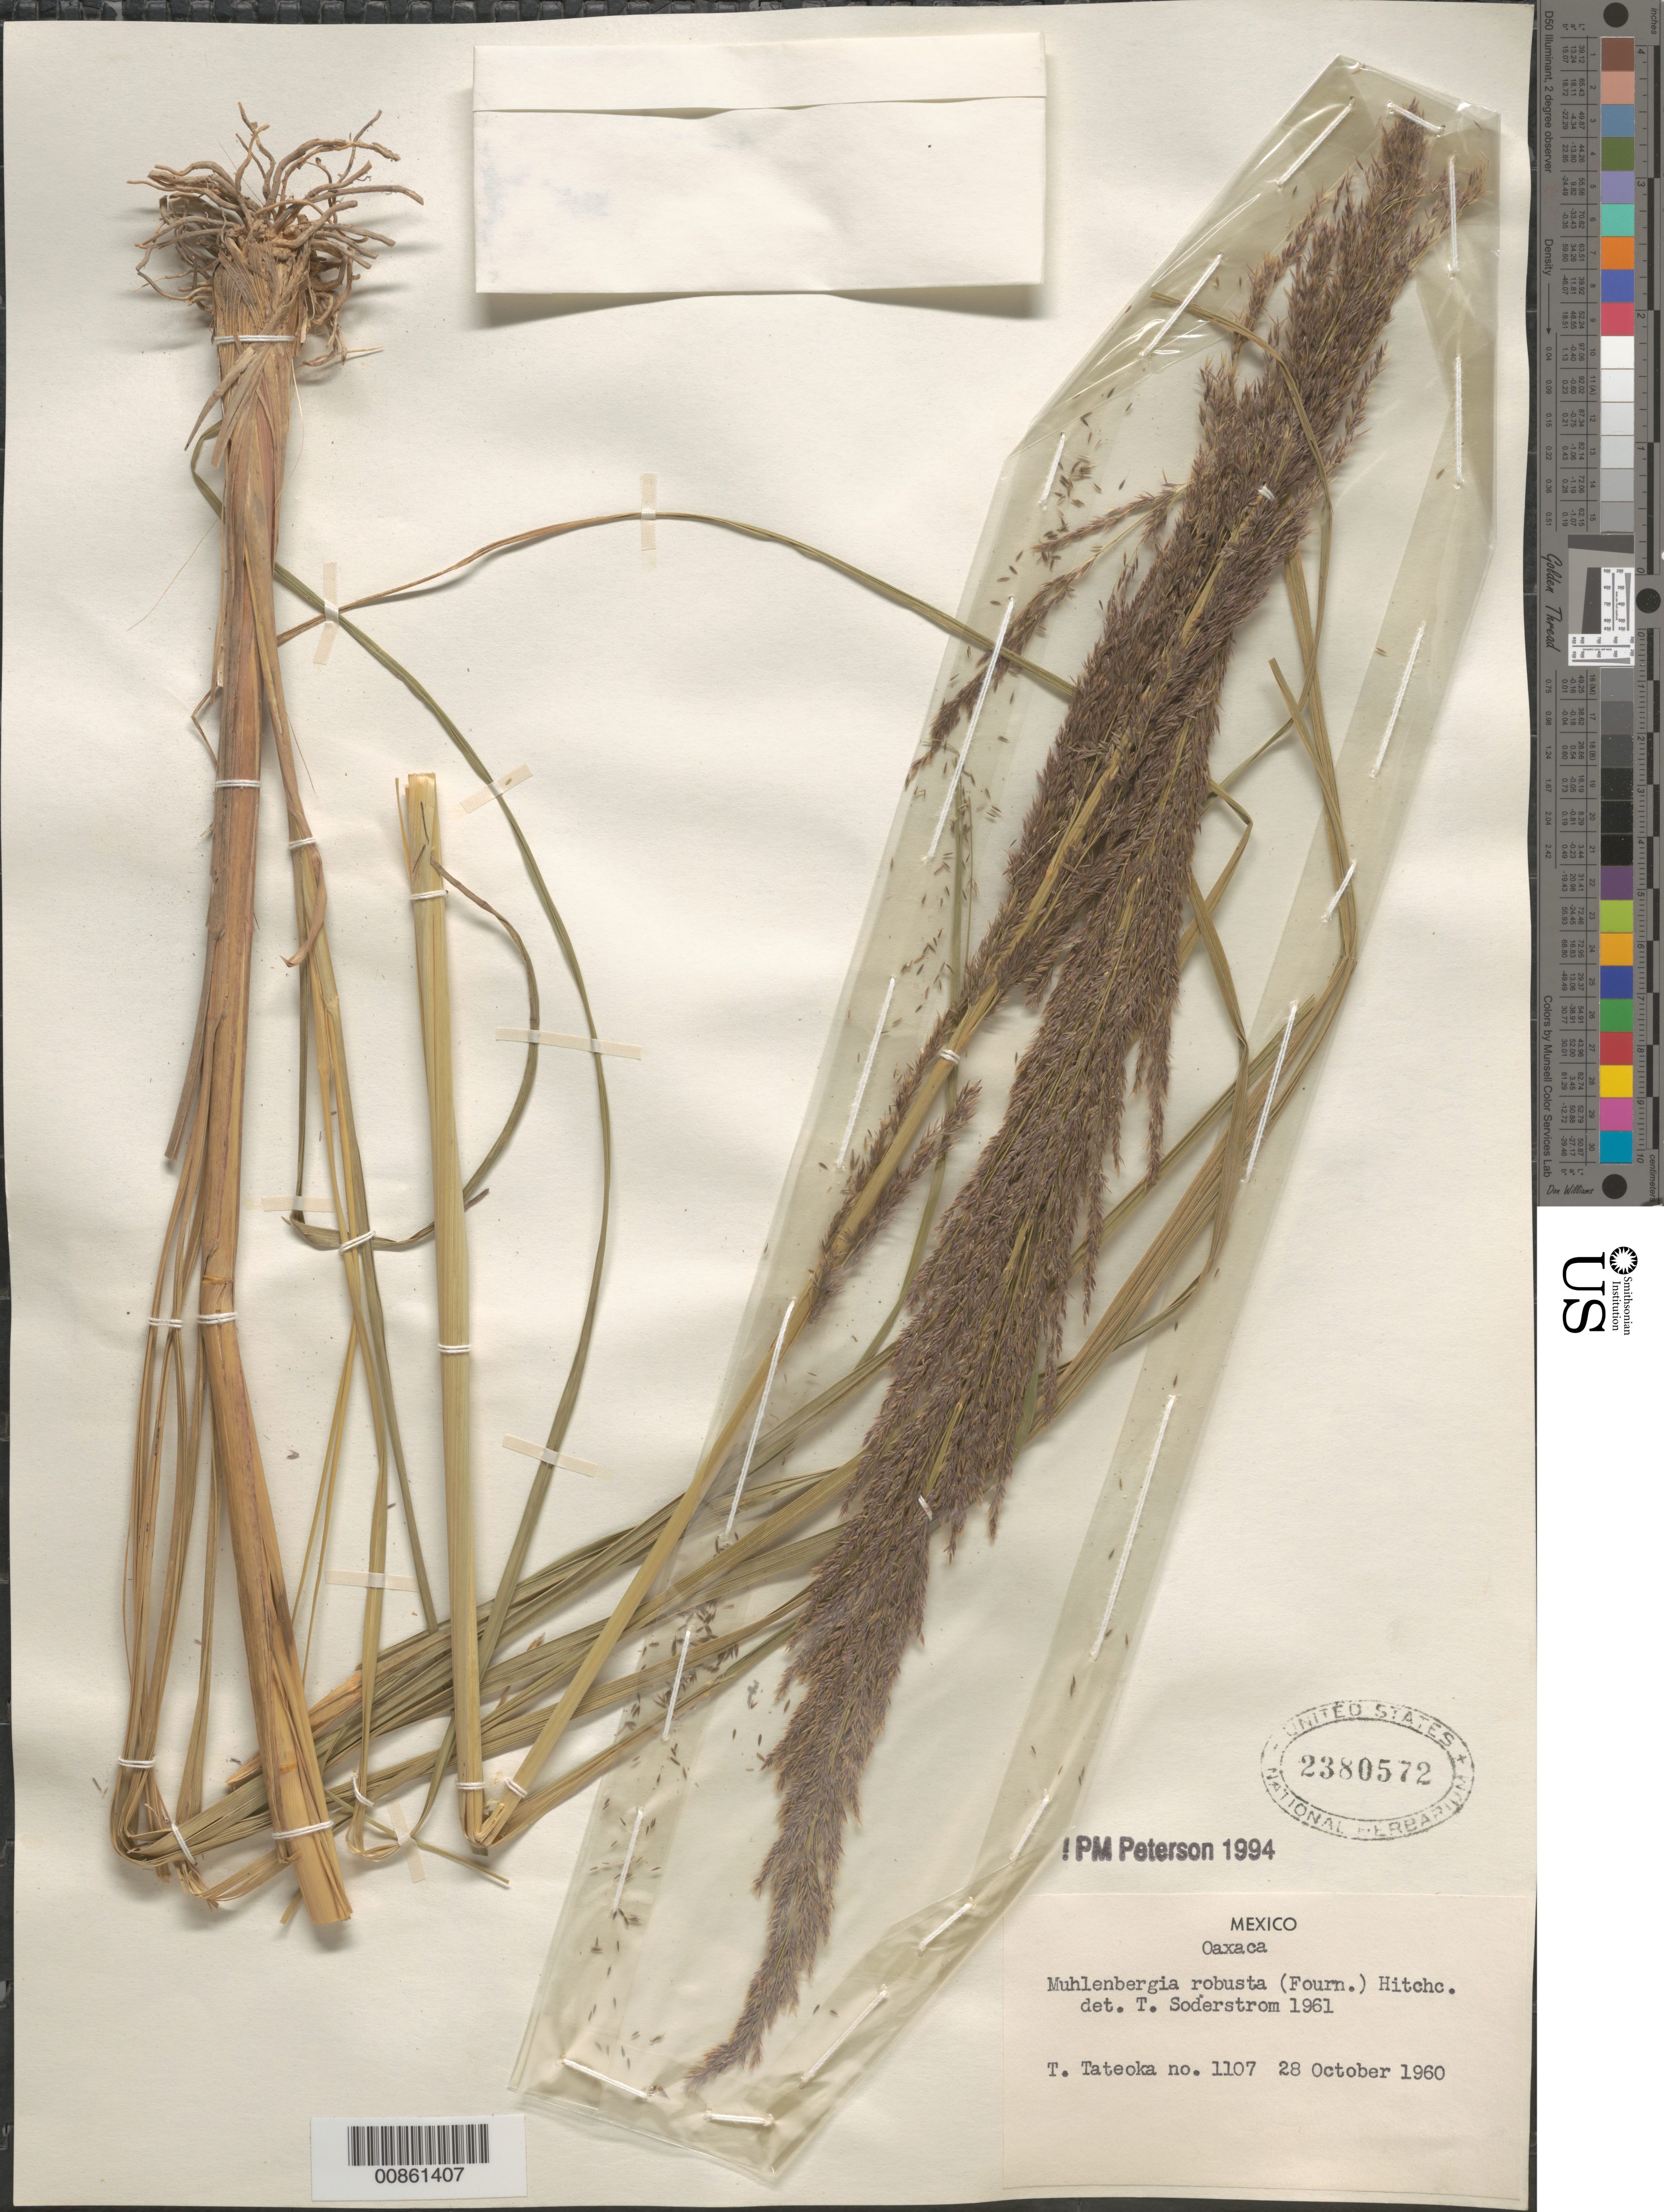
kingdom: Plantae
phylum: Tracheophyta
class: Liliopsida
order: Poales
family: Poaceae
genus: Muhlenbergia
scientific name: Muhlenbergia robusta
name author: (E. Fourn.) Hitchc.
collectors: T. Tateoka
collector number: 1107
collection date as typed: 28 Oct 1960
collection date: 1960-10-28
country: Mexico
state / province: Oaxaca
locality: Oaxaca, Oax.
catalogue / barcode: US 2380572